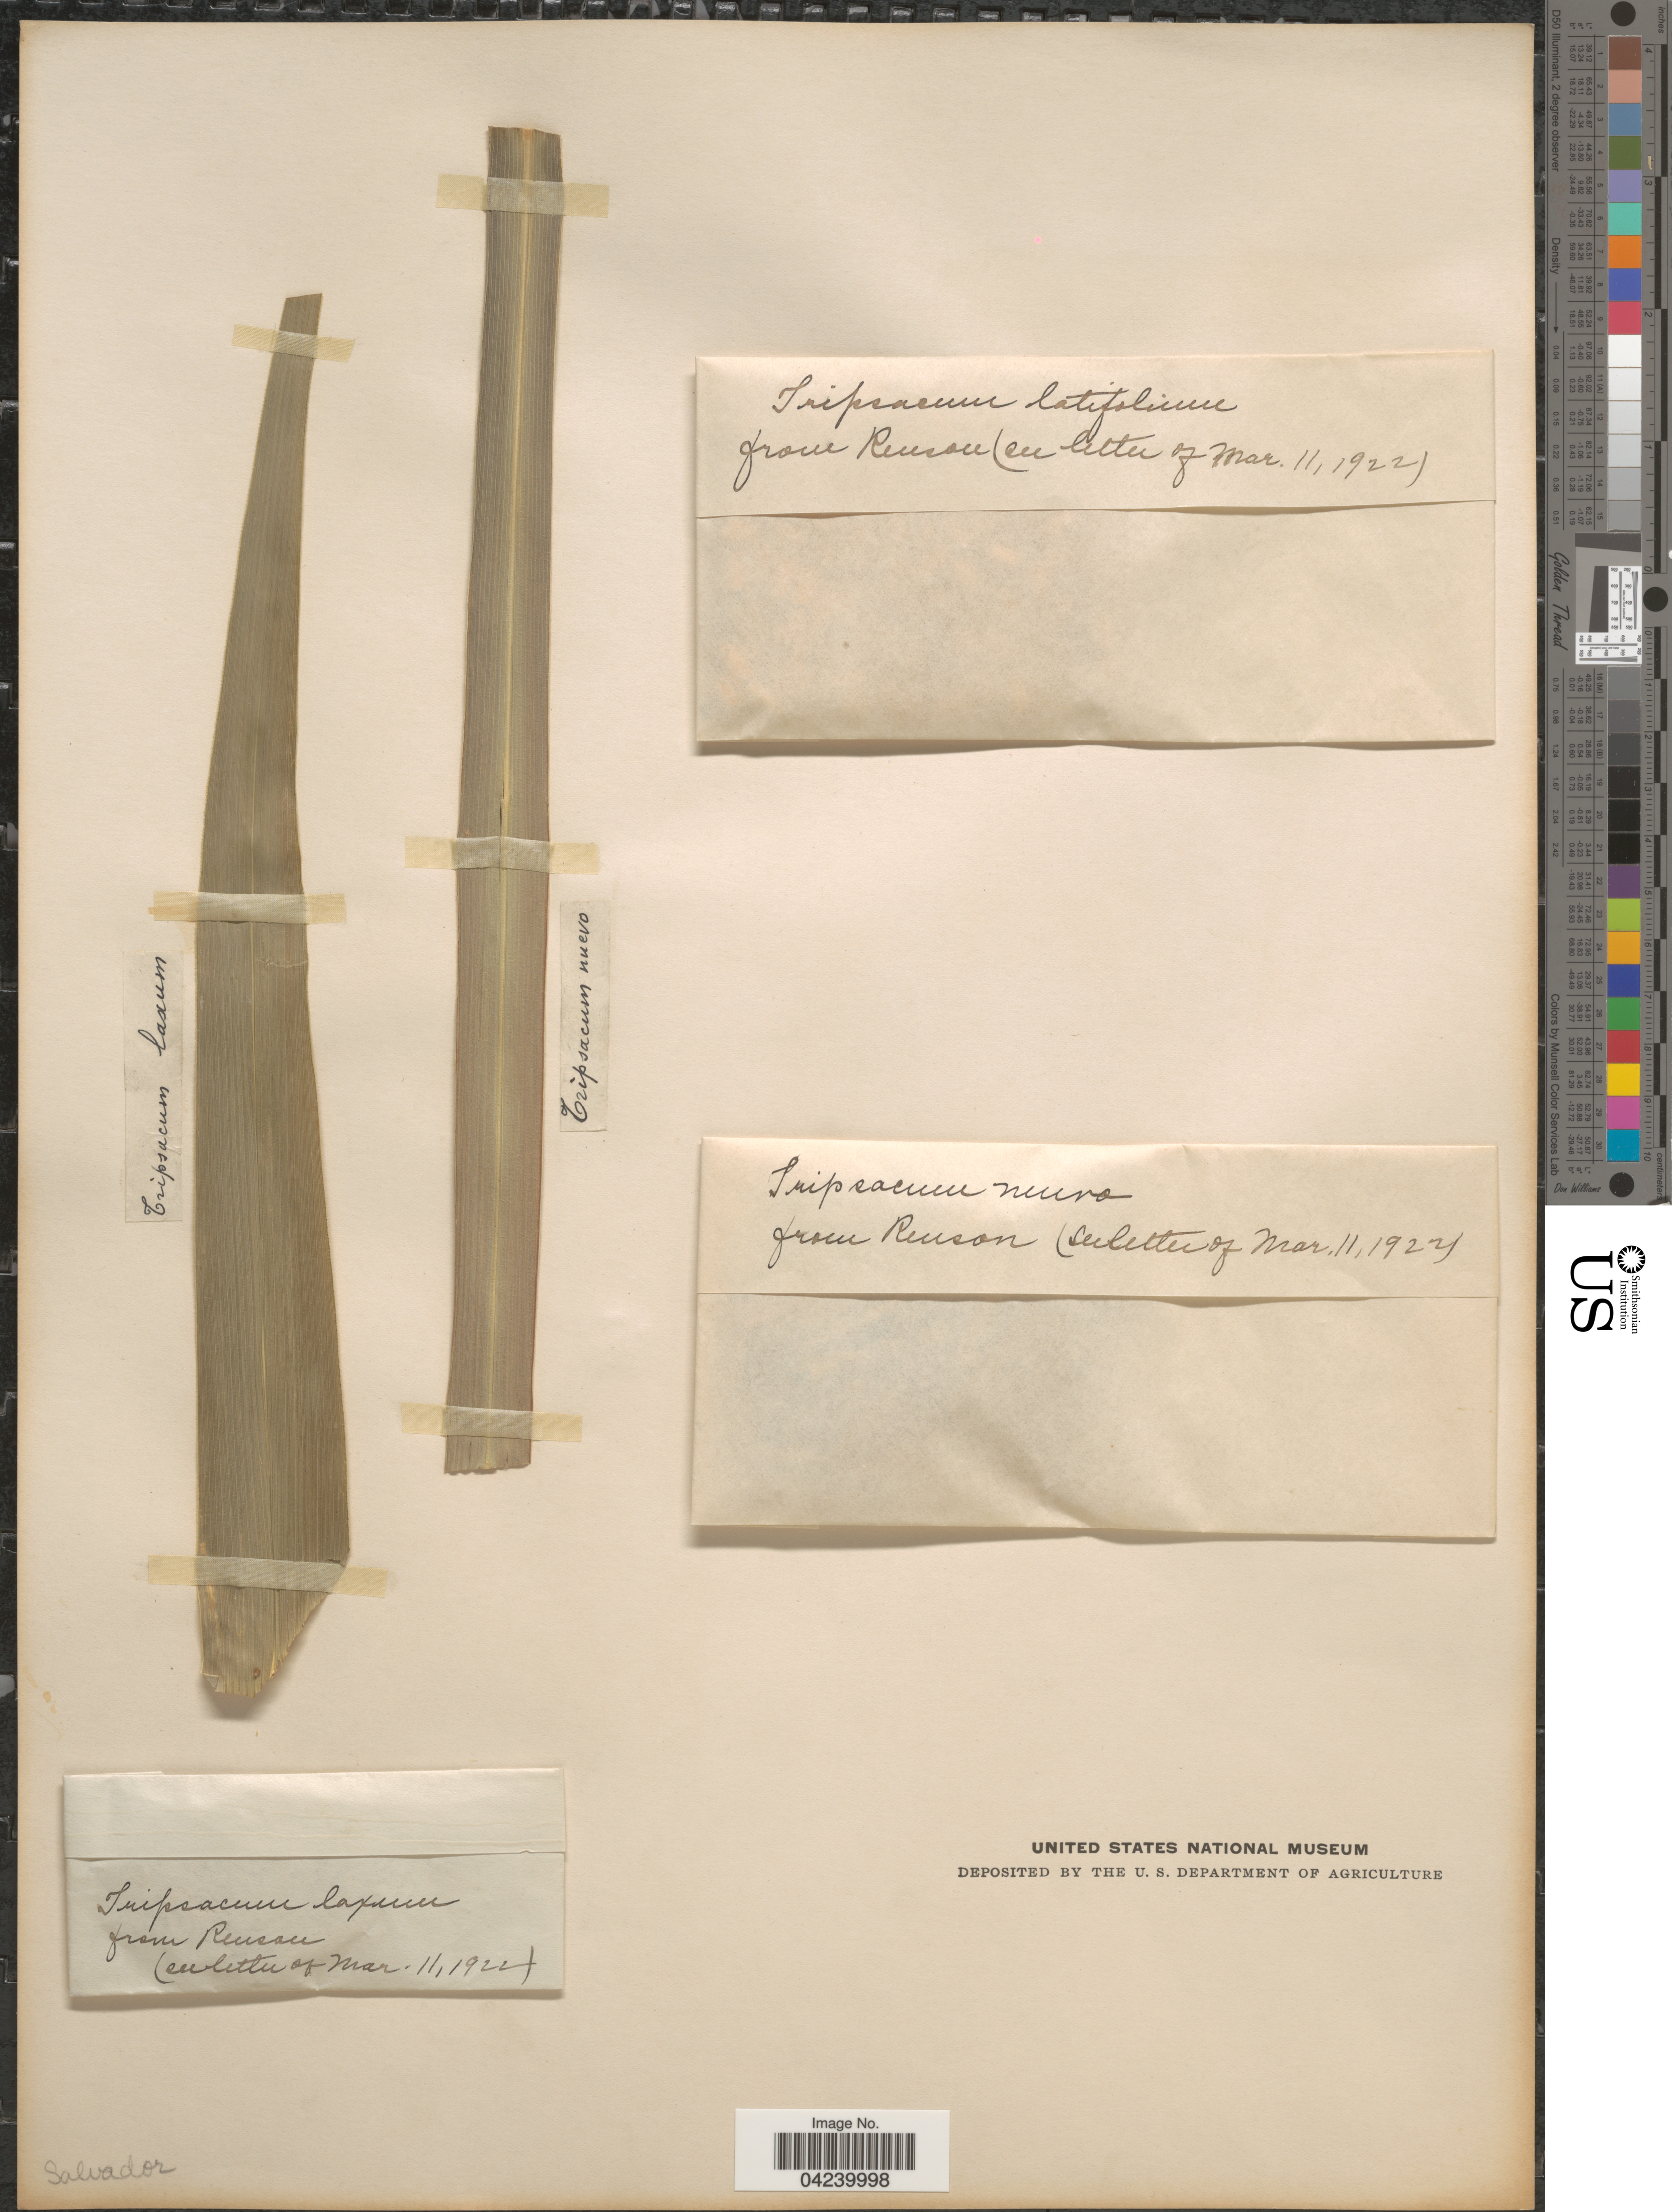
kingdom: Plantae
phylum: Tracheophyta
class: Liliopsida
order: Poales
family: Poaceae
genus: Tripsacum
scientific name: Tripsacum laxum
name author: Nash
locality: Salvador.